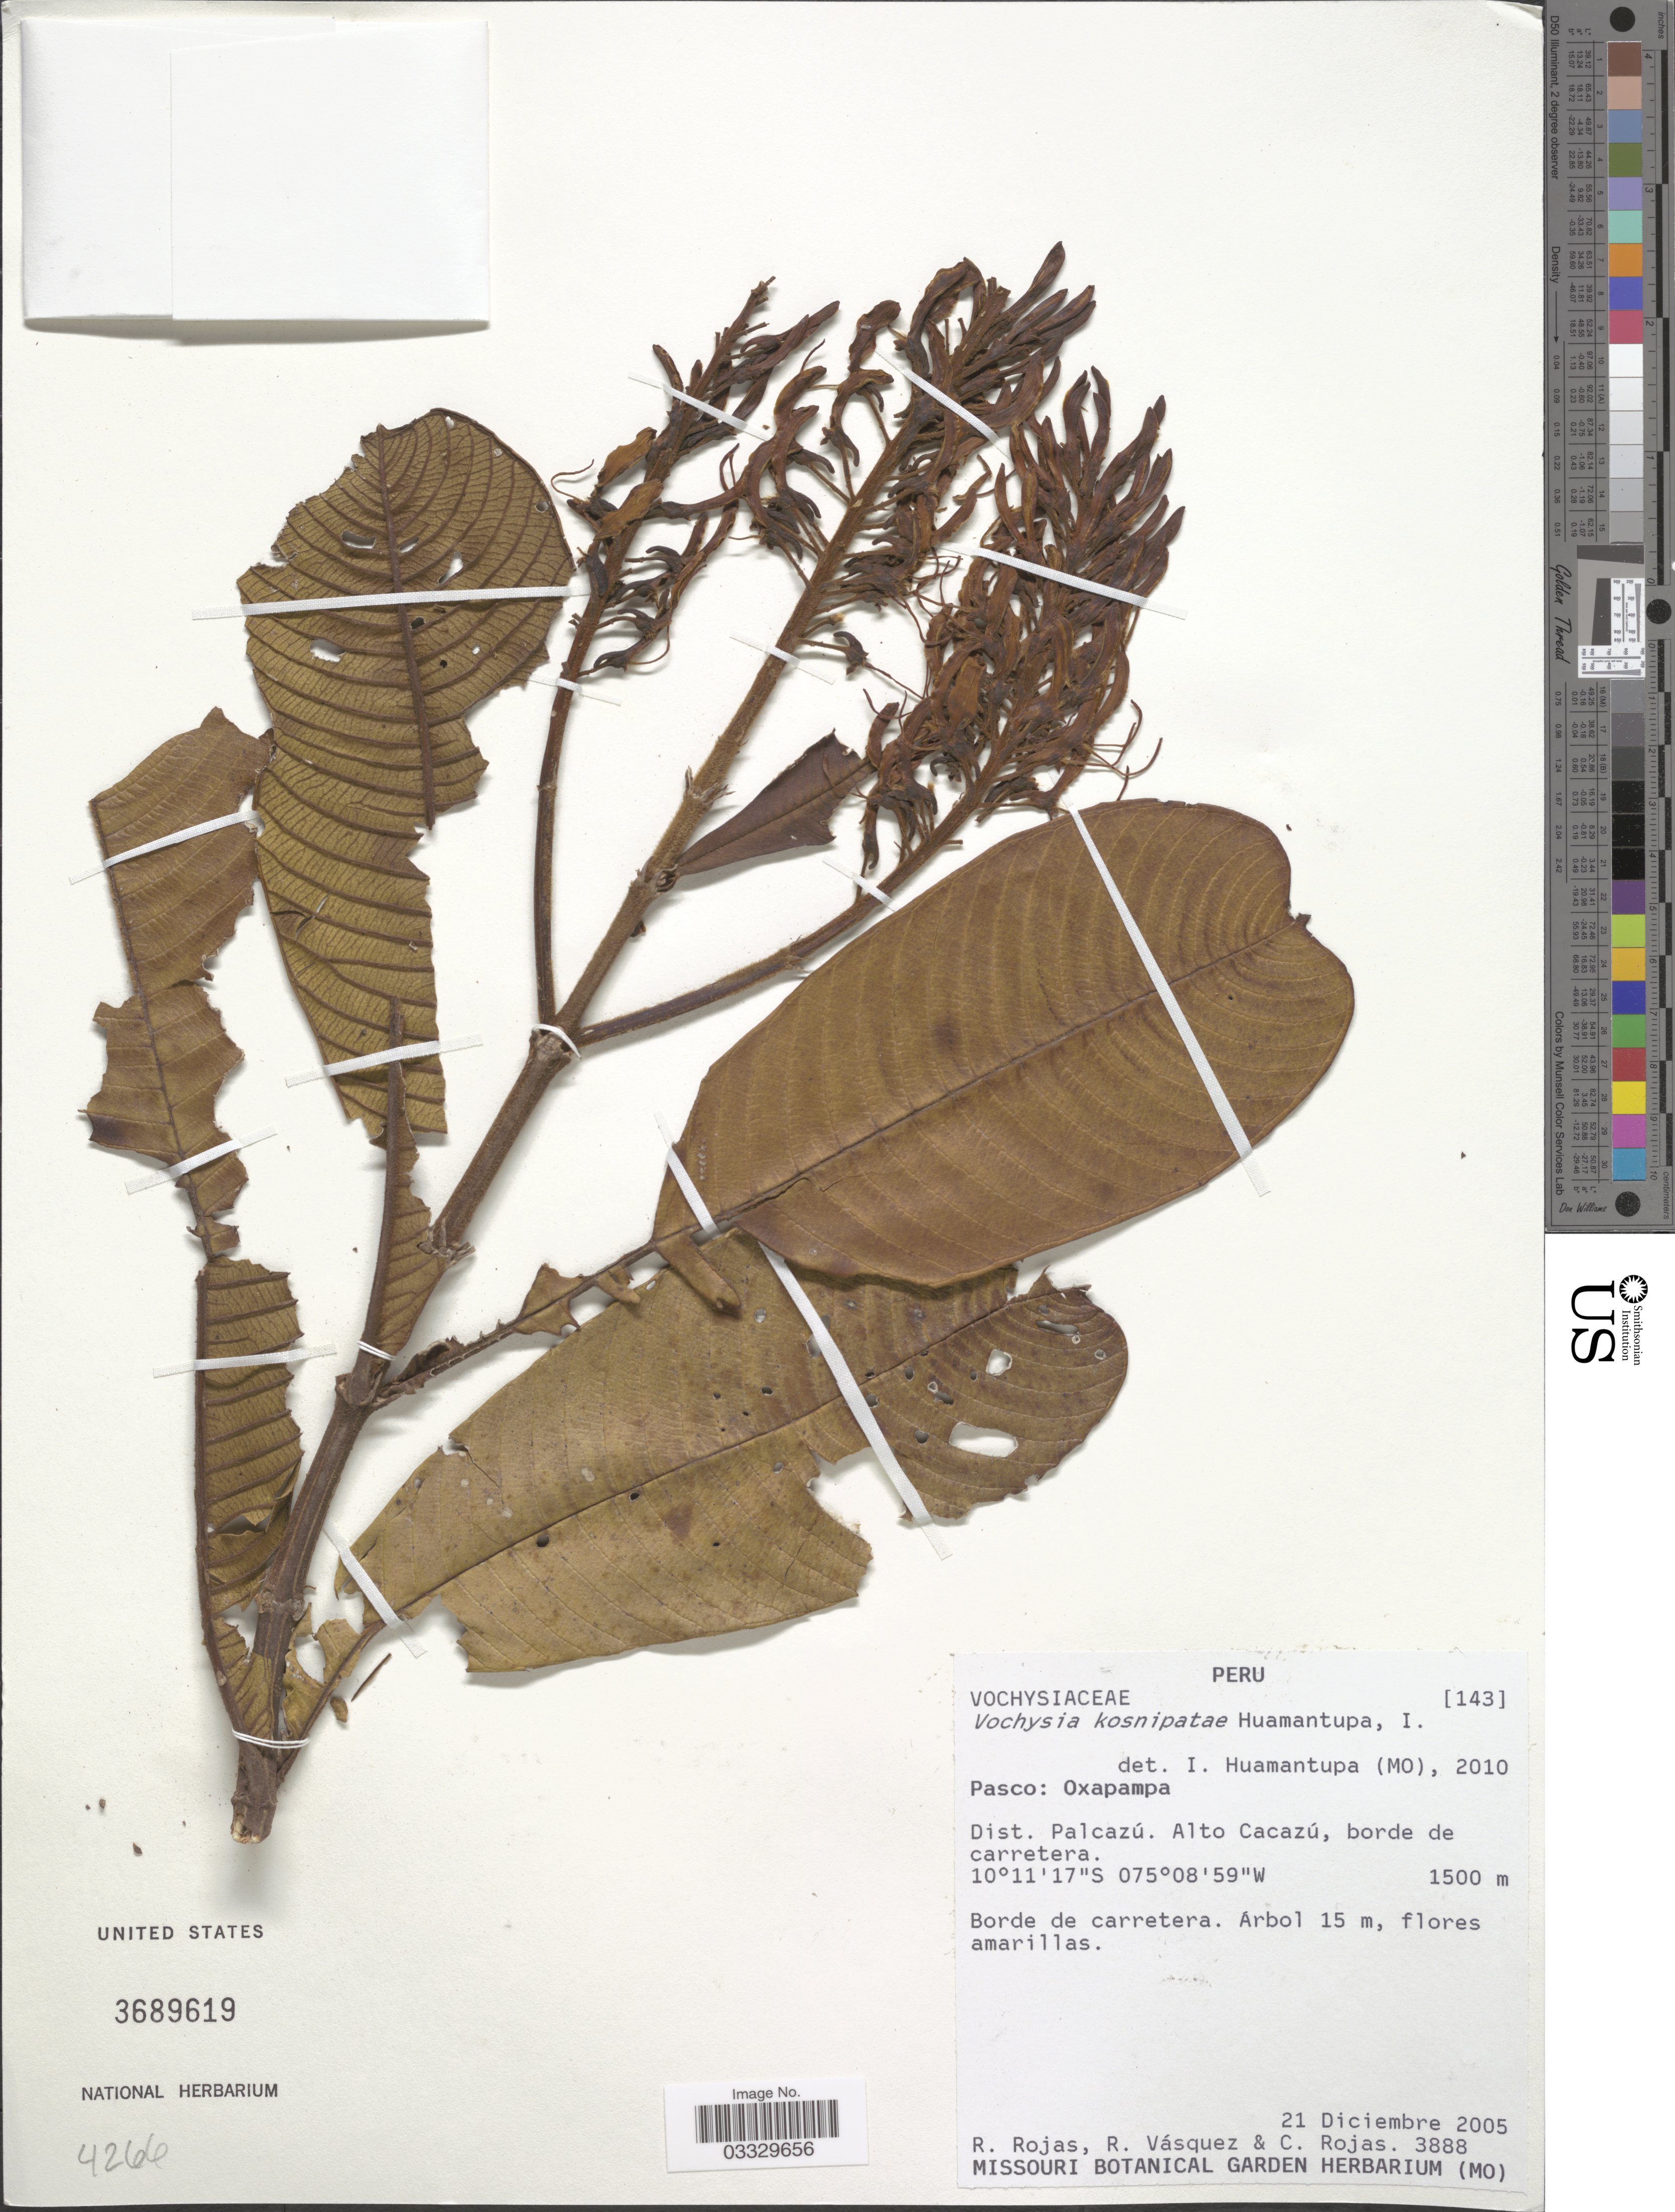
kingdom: Plantae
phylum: Tracheophyta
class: Magnoliopsida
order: Myrtales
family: Vochysiaceae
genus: Vochysia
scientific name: Vochysia kosnipatae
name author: Huamantupa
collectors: R. Rojas, R. Vásquez & C. Rojas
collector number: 3888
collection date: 2005-12-21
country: Peru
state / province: Pasco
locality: Oxapampa. Dist. Palcazú. Alto Cacazú, borde de carretera.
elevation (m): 1500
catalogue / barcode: US 3689619